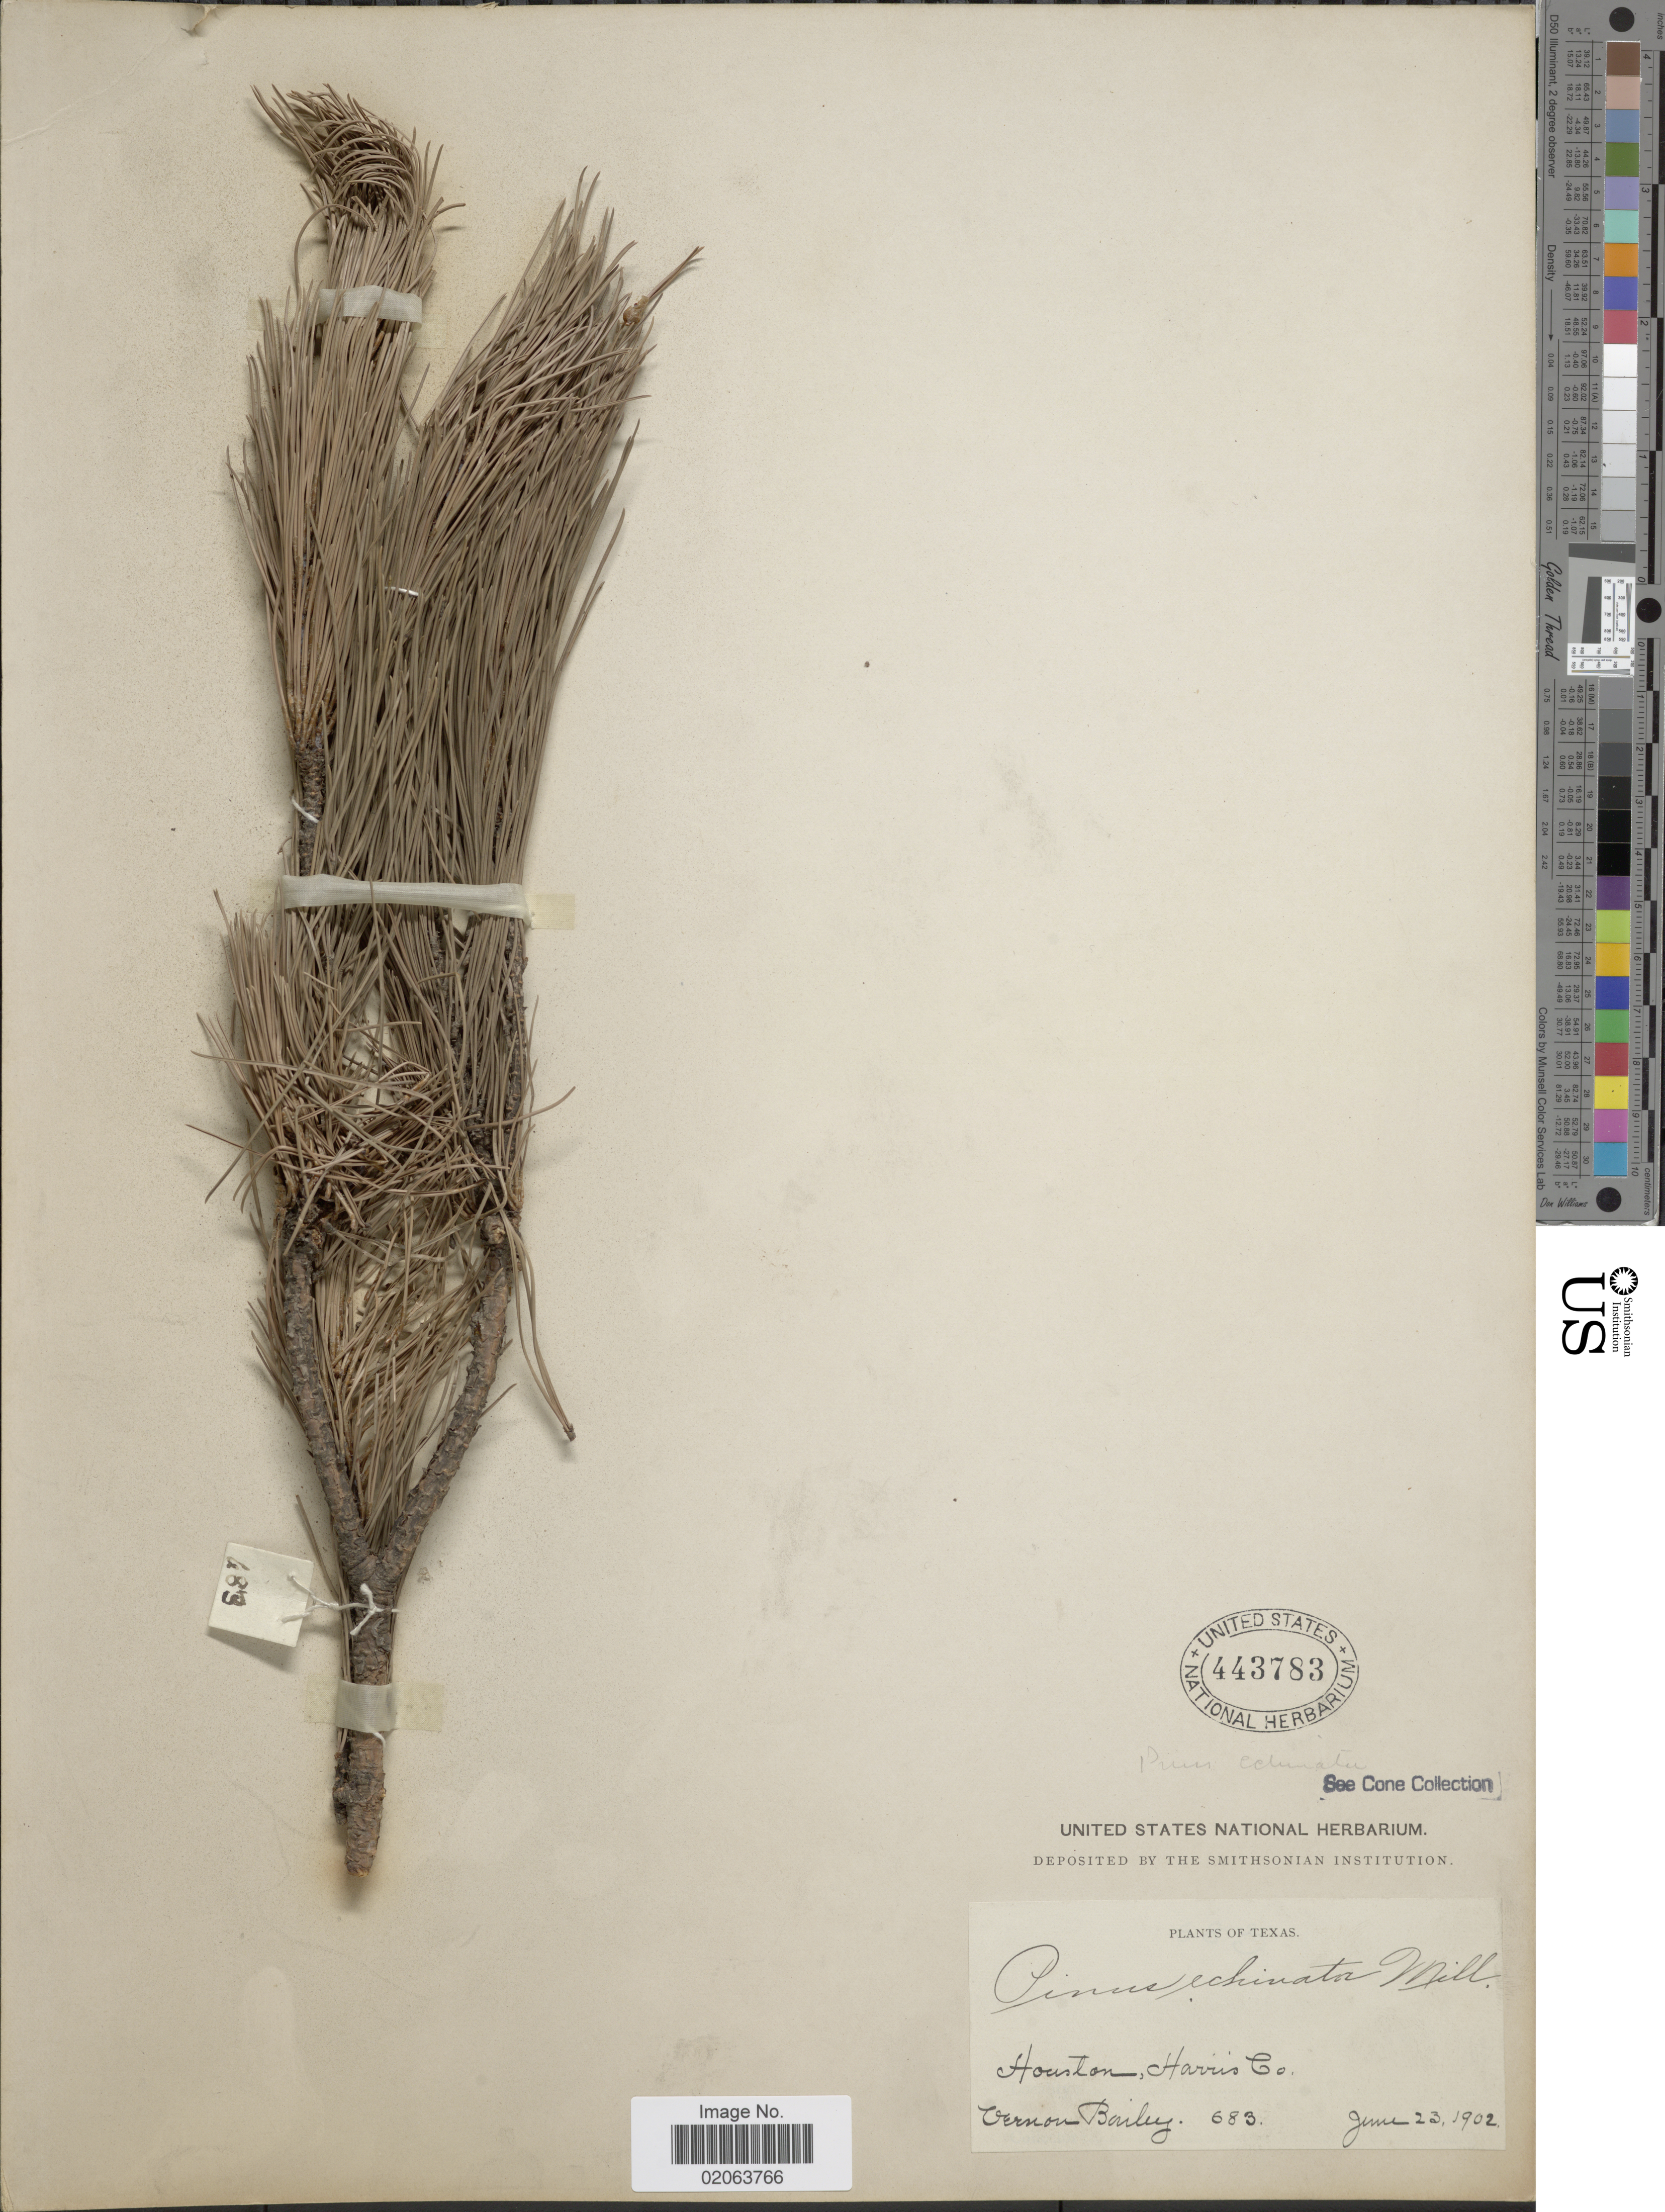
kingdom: Plantae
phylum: Tracheophyta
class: Pinopsida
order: Pinales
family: Pinaceae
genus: Pinus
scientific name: Pinus echinata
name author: Mill.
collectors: V. O. Bailey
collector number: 683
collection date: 1902-06-23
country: United States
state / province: Texas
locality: Houston, Harris Co.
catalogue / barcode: US 443783